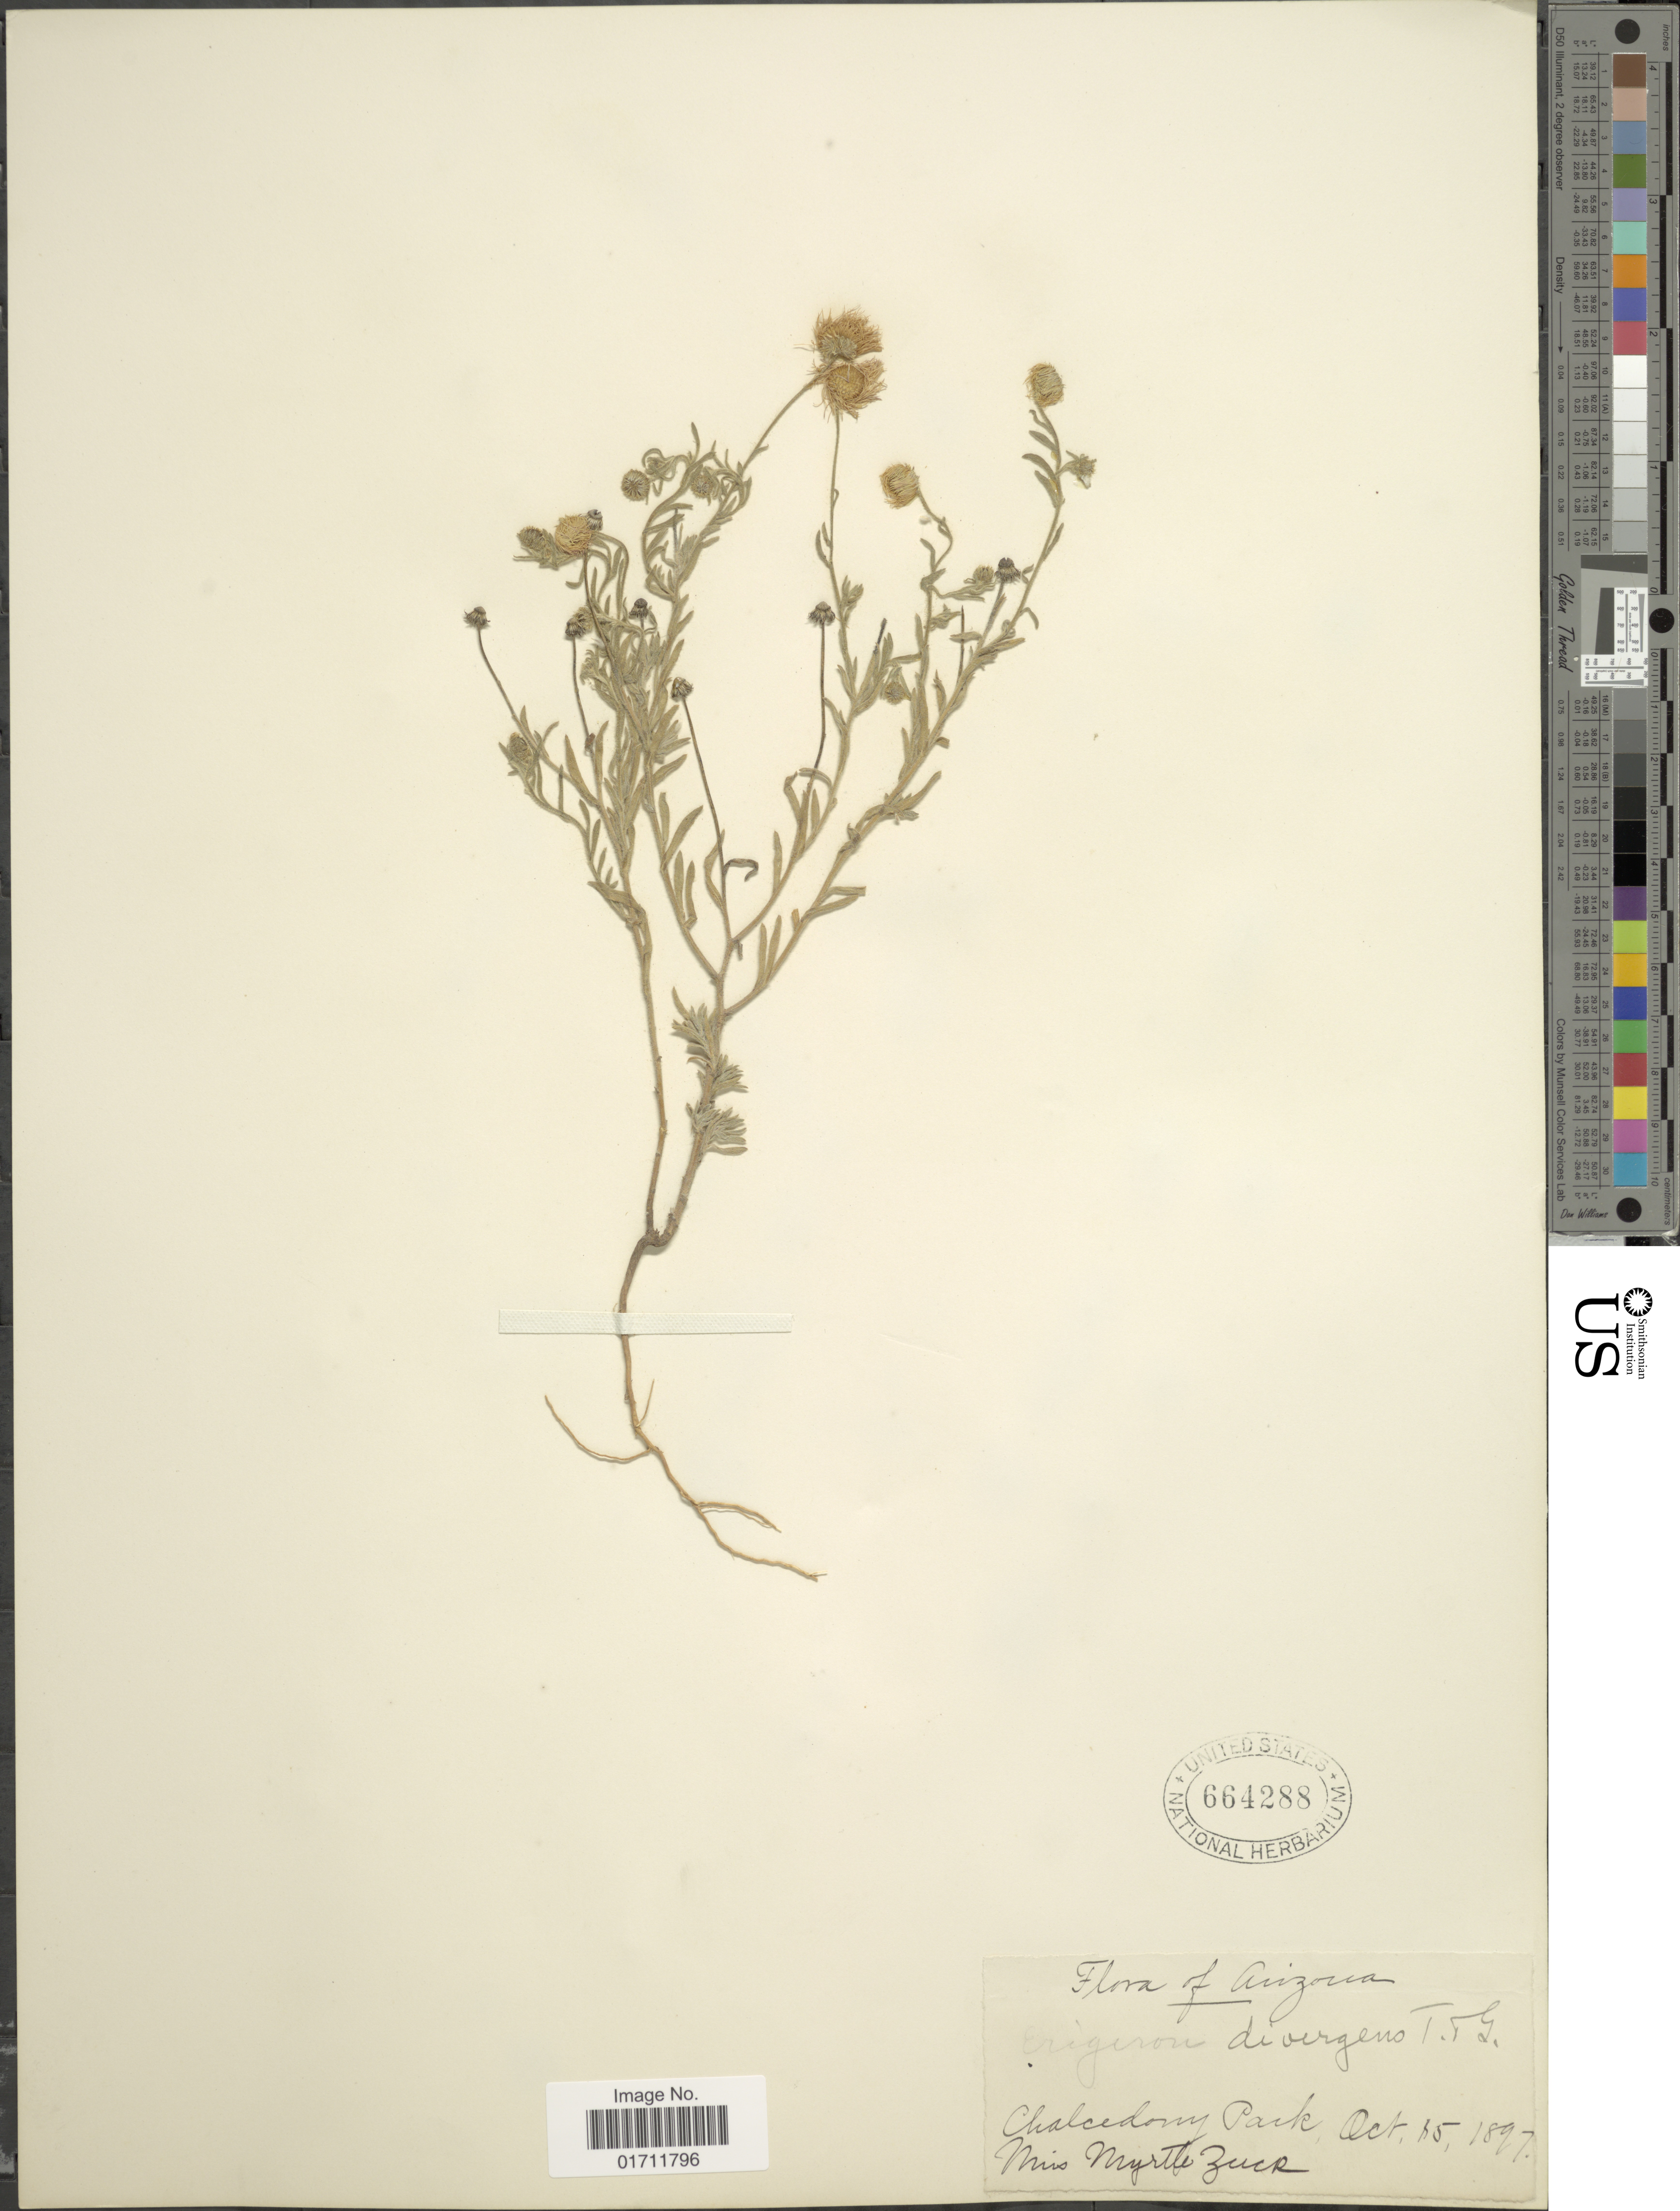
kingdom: Plantae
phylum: Tracheophyta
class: Magnoliopsida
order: Asterales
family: Asteraceae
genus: Erigeron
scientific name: Erigeron divergens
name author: Torr. & A. Gray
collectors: M. Zuck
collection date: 1897-10-15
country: United States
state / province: Arizona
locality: Chalcedony Park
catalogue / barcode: US 664288